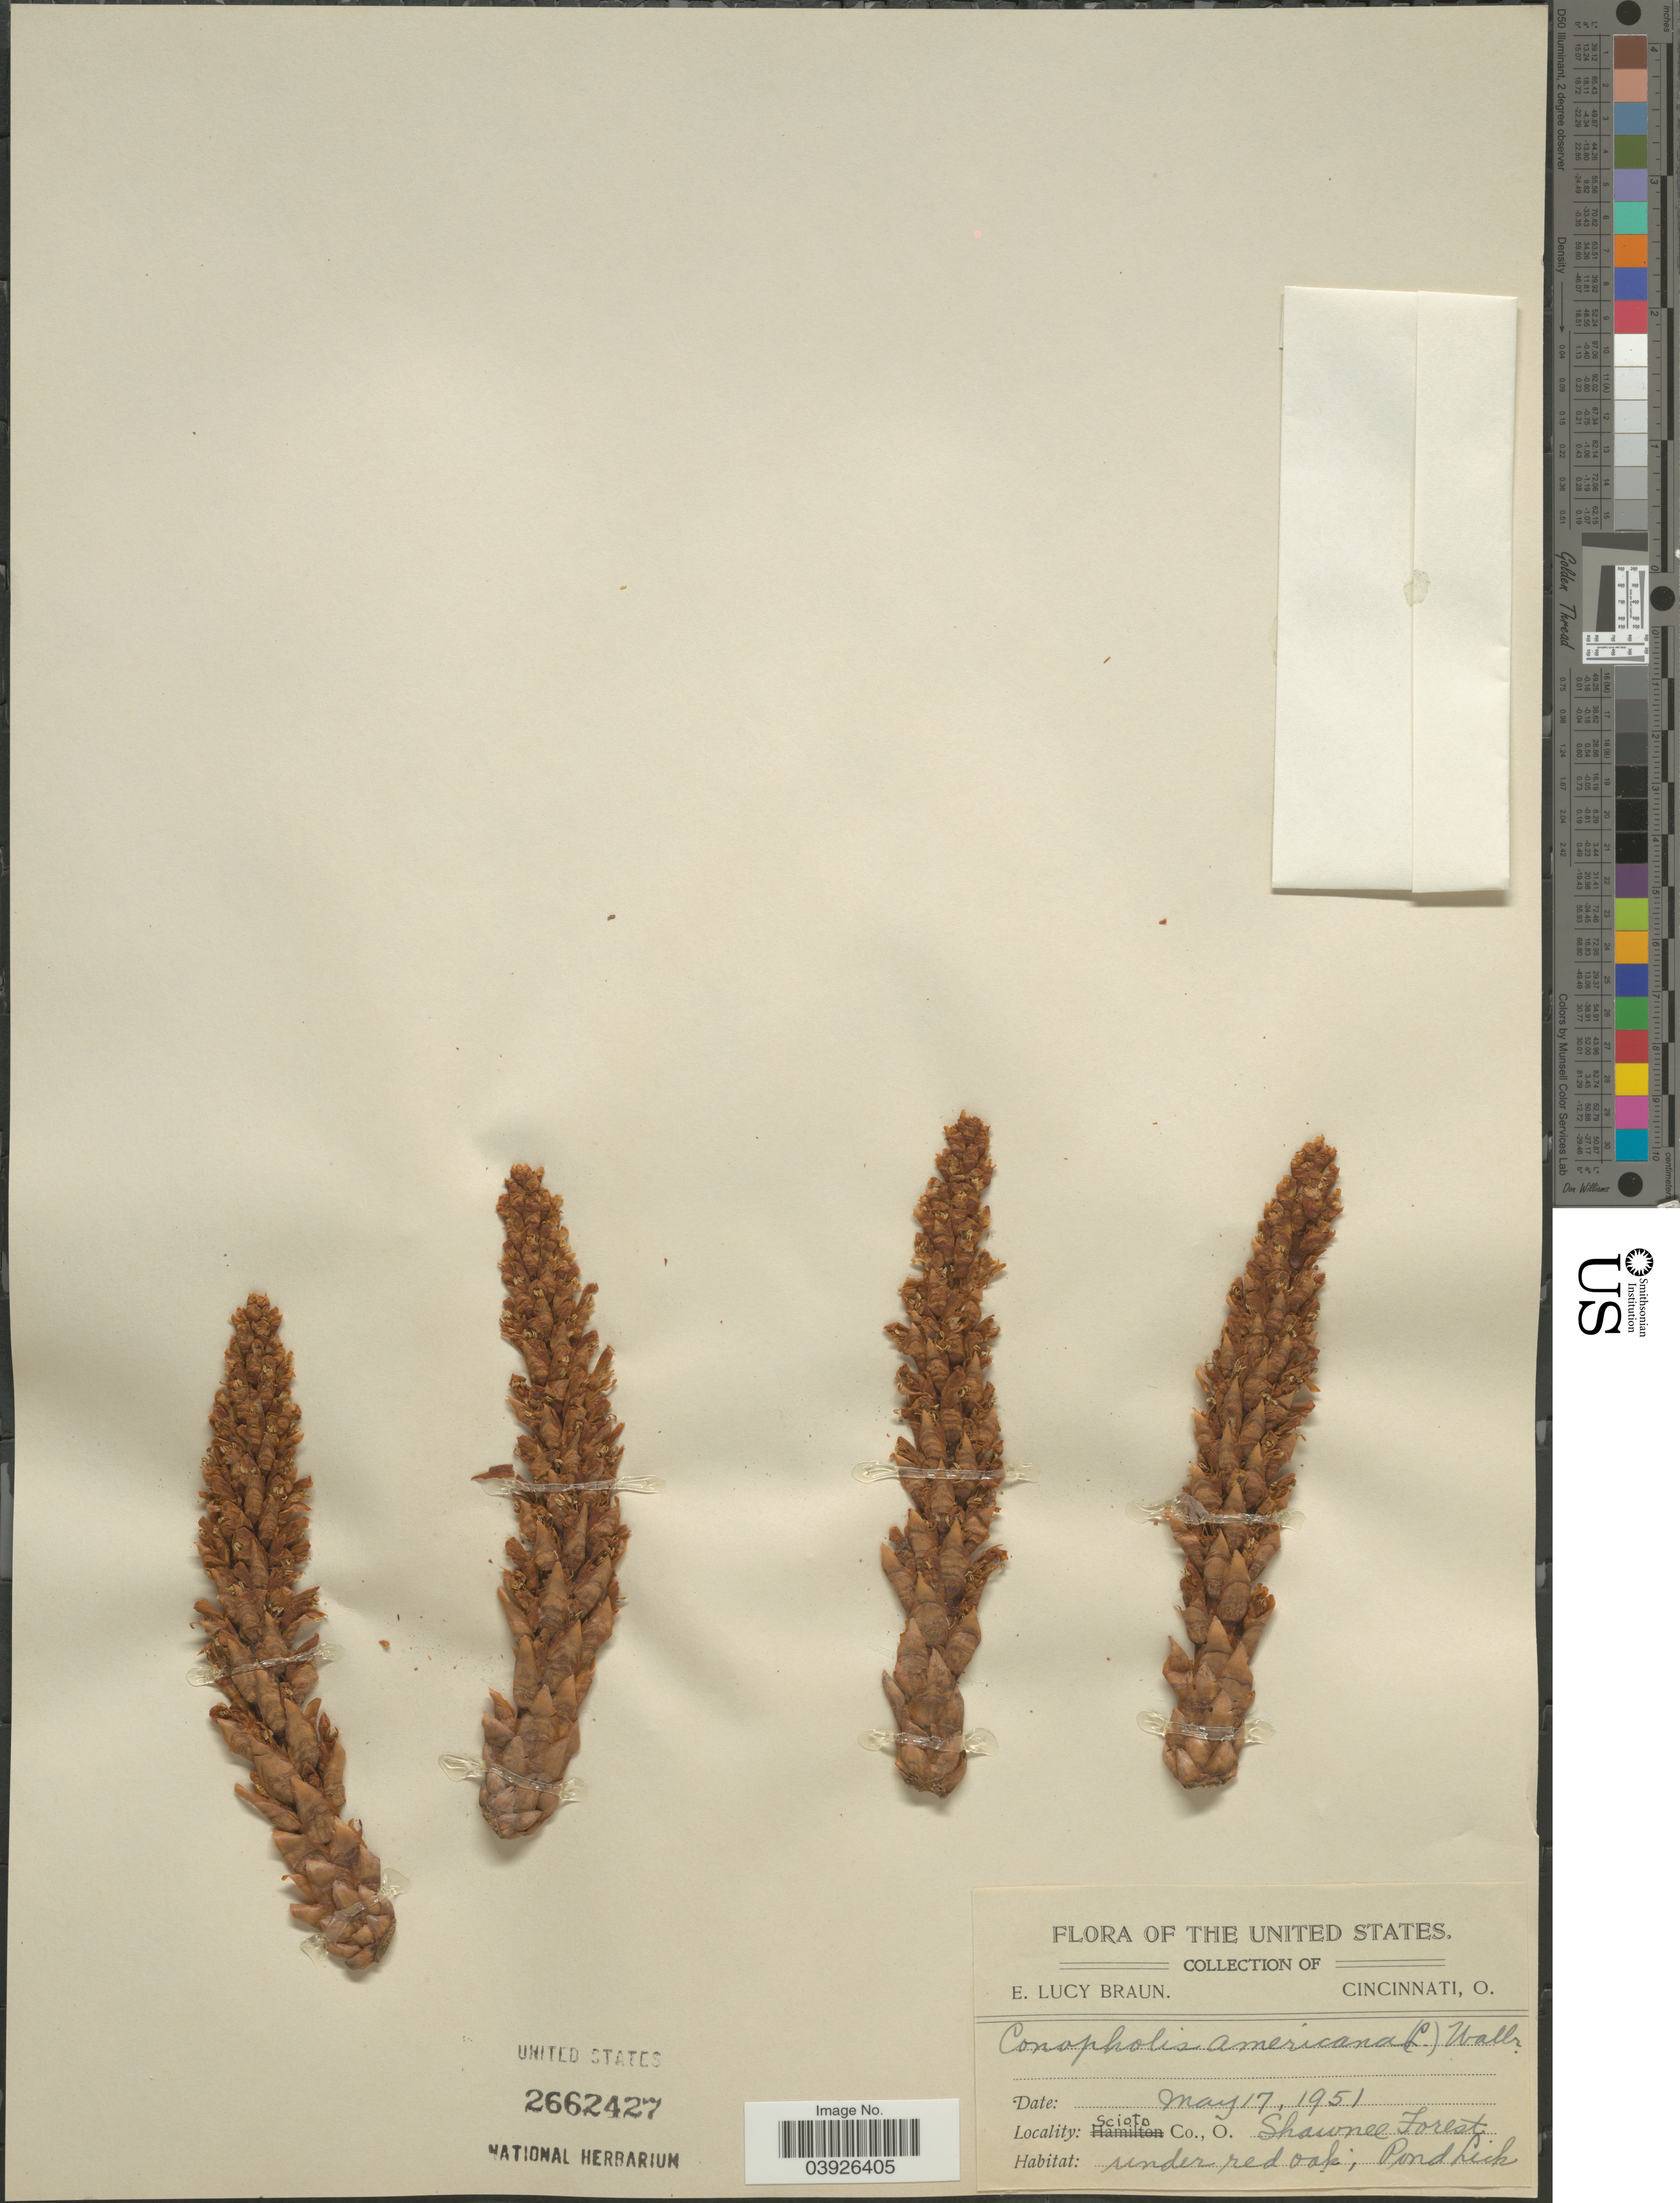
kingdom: Plantae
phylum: Tracheophyta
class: Magnoliopsida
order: Lamiales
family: Orobanchaceae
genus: Conopholis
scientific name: Conopholis americana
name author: (L. f.) Wallr.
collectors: E. L. Braun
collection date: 1951-05-17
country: United States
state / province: Ohio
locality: Scioto Co., Shawnee Forest under red oak; Pond Lick.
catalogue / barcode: US 2662427